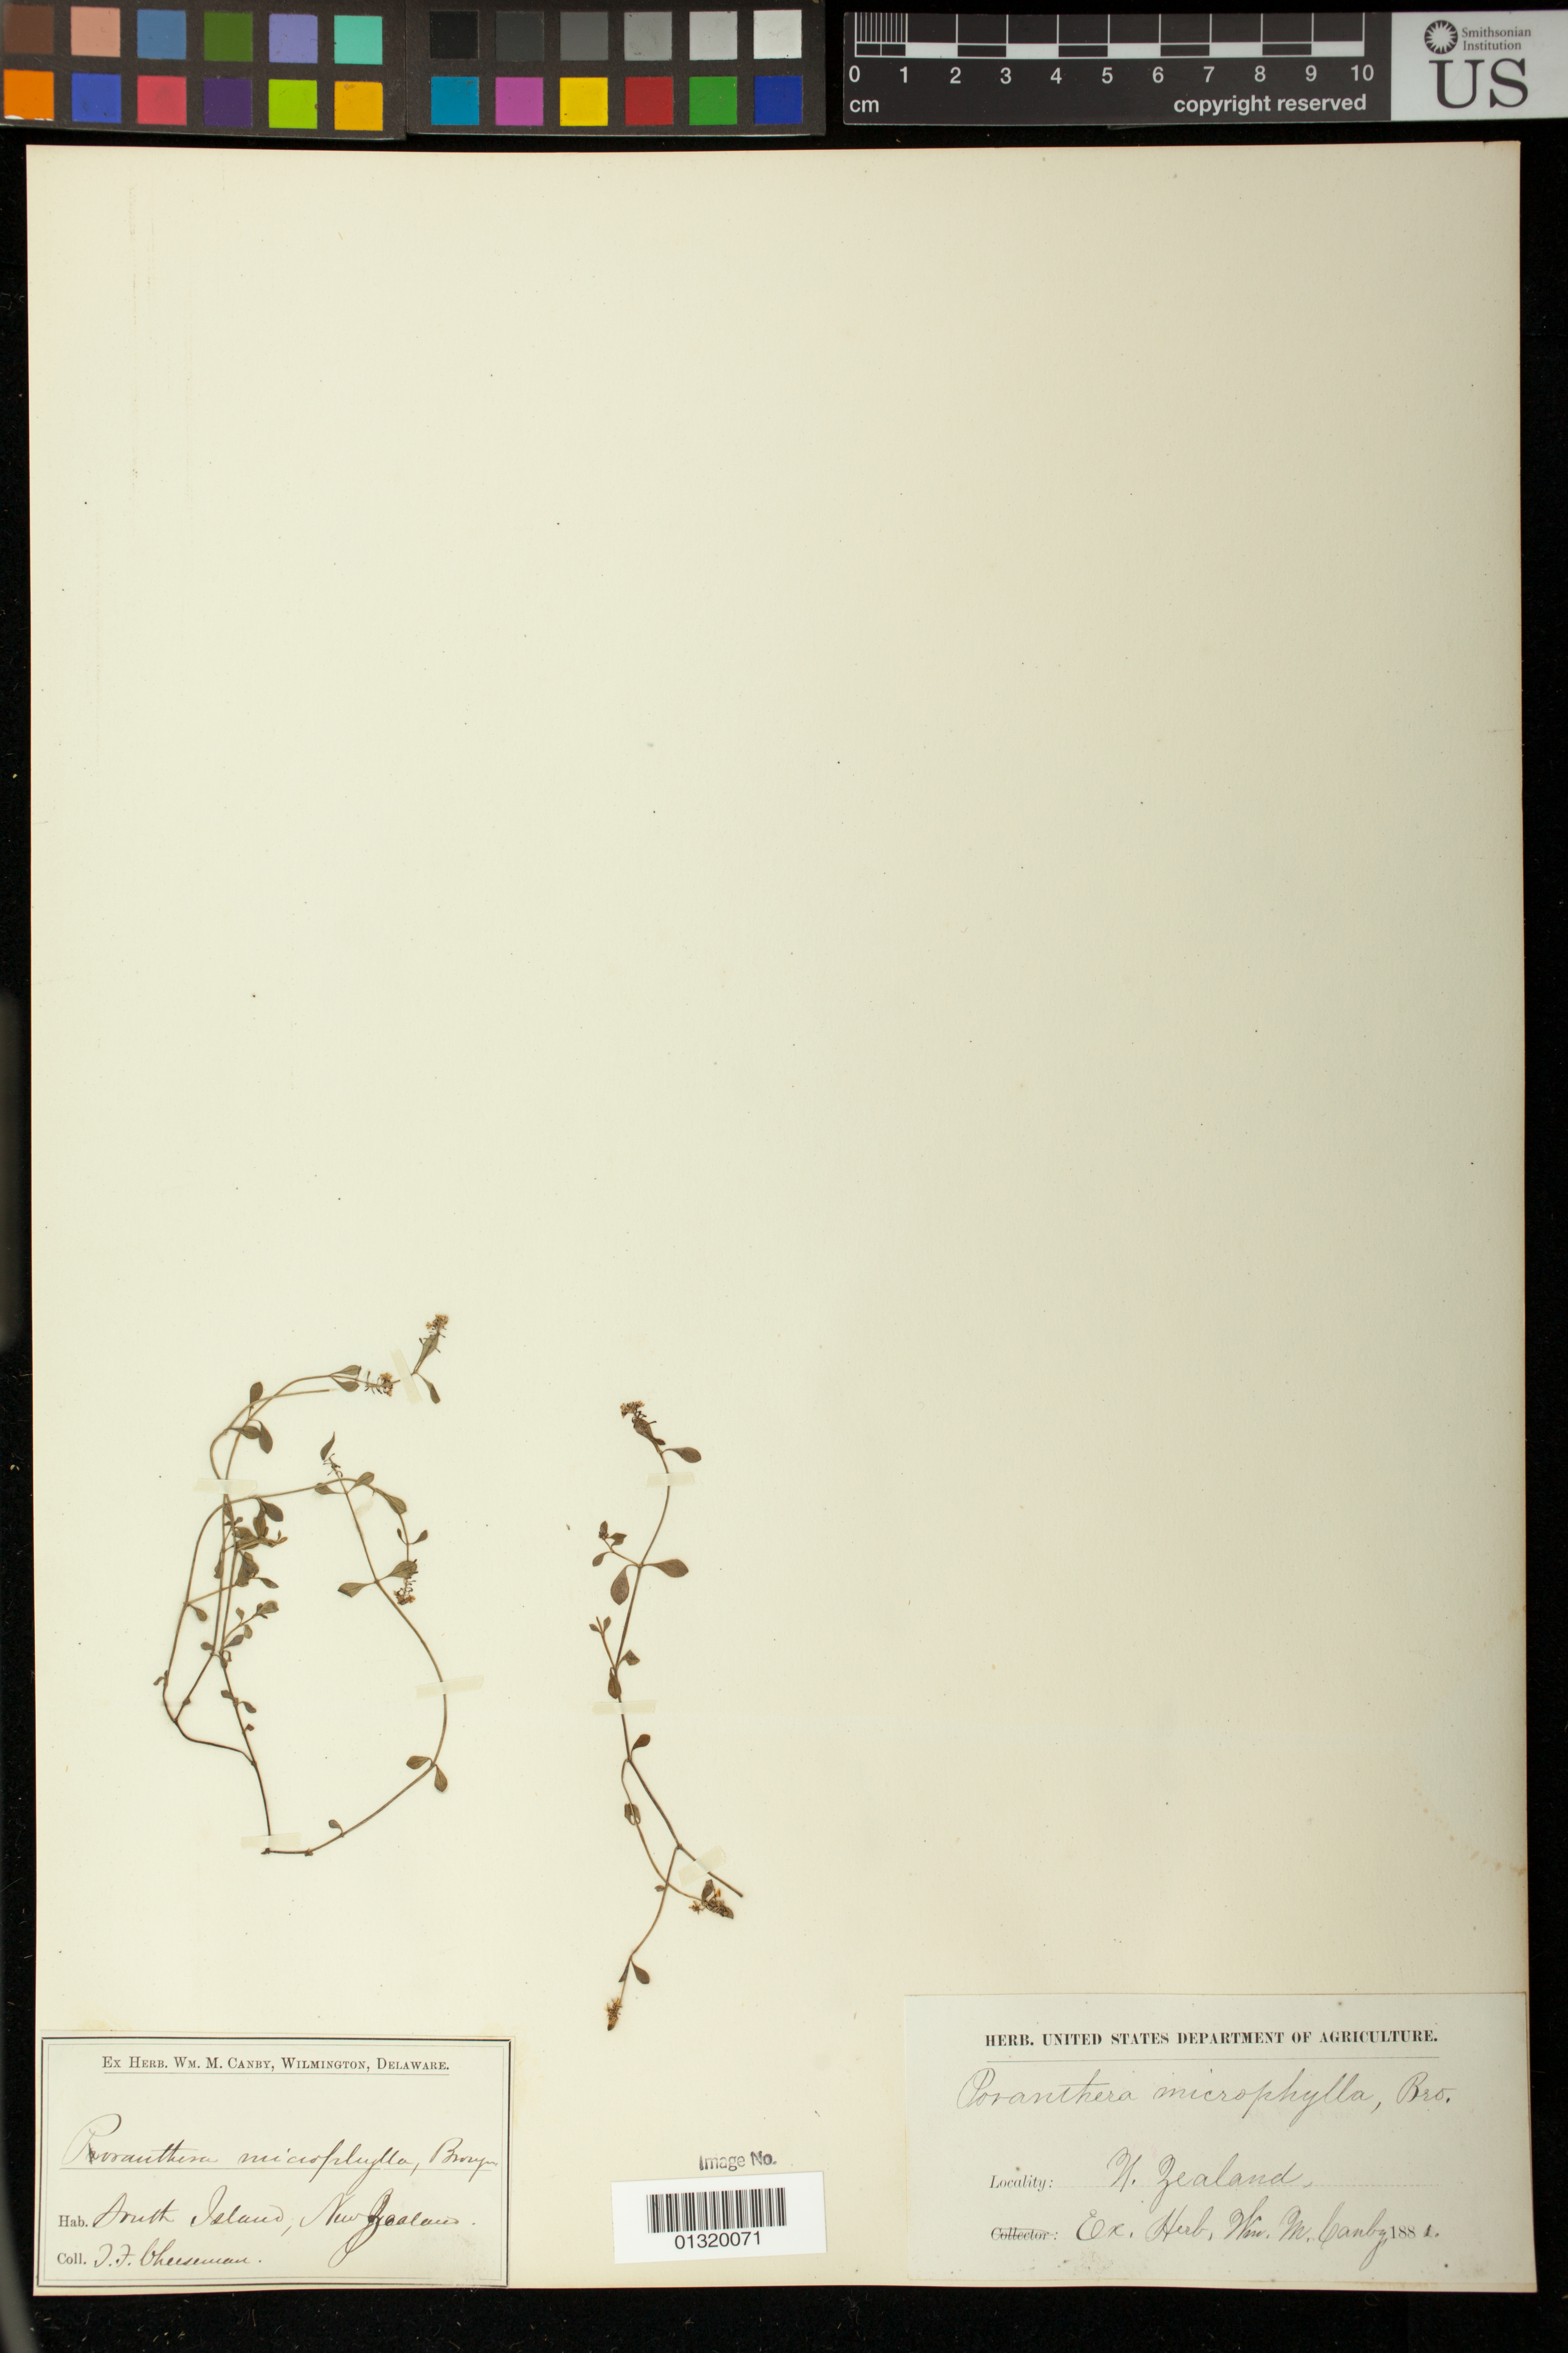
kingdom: Plantae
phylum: Tracheophyta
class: Magnoliopsida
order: Malpighiales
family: Phyllanthaceae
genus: Poranthera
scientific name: Poranthera microphylla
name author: Brongn.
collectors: T. F. Cheeseman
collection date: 1881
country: New Zealand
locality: South Island